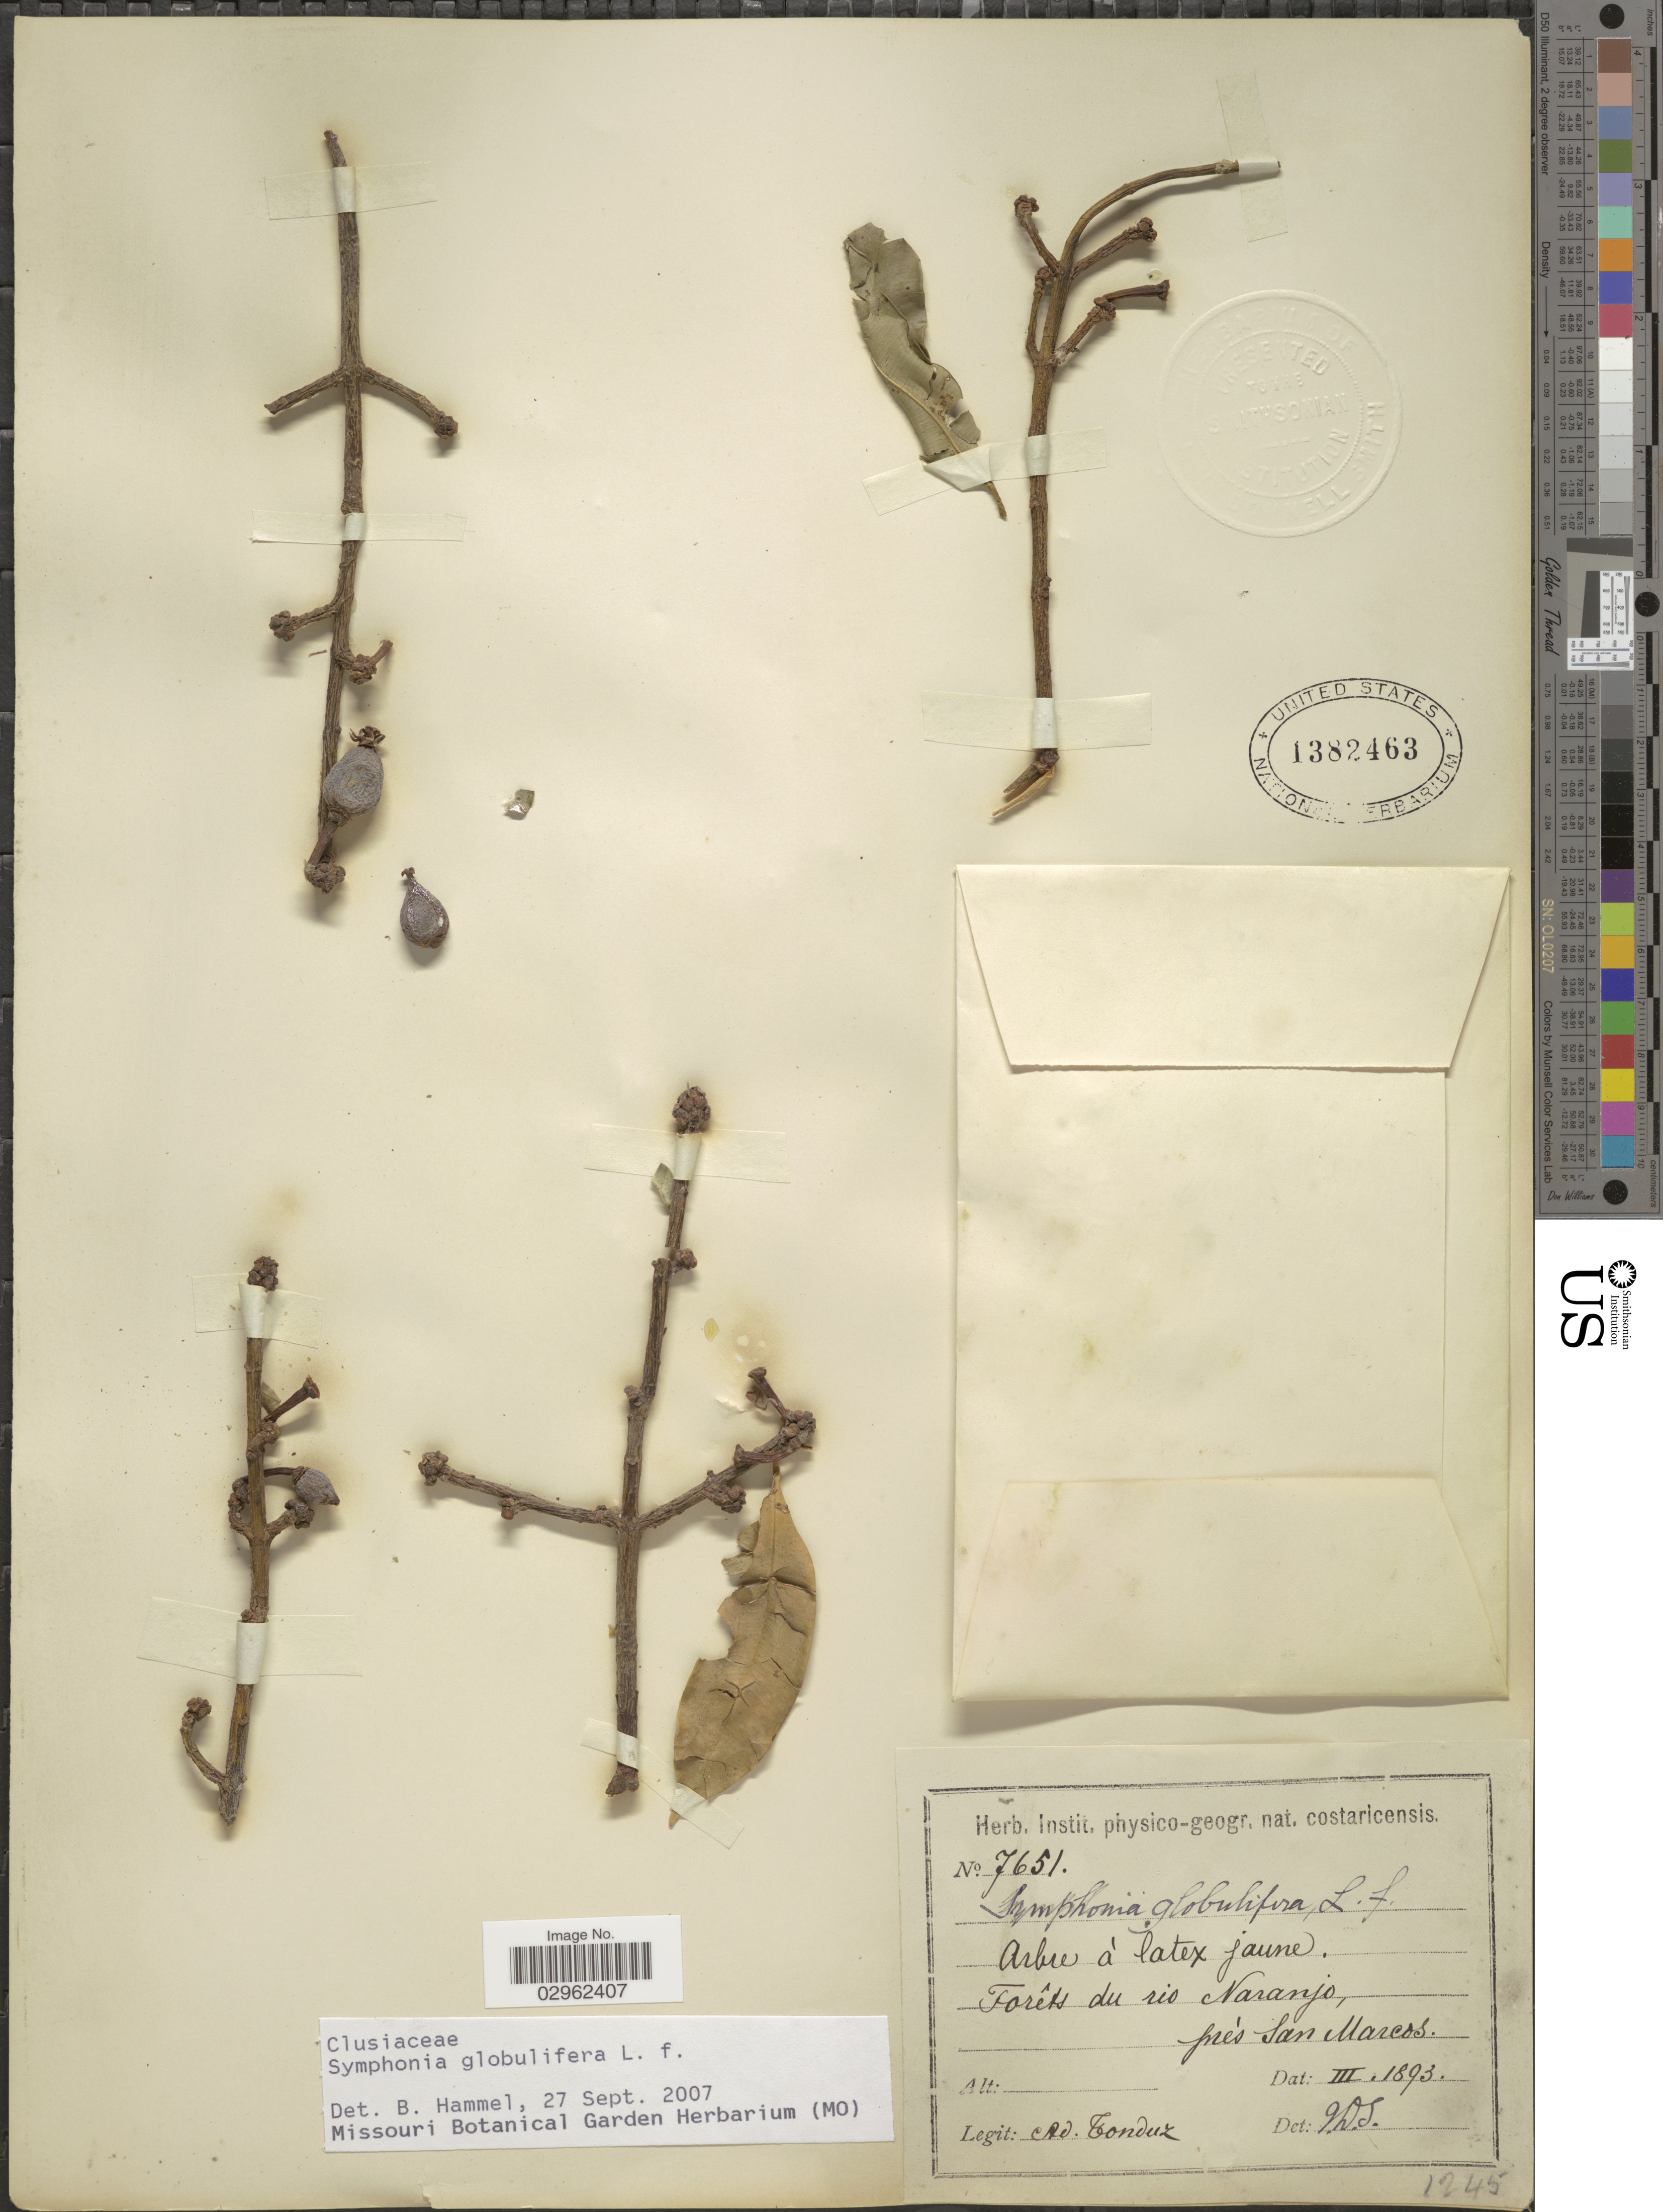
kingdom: Plantae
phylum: Tracheophyta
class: Magnoliopsida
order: Malpighiales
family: Clusiaceae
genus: Symphonia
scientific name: Symphonia globulifera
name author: L. f.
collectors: A. Tonduz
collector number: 7651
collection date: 1893-03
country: Costa Rica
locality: Forêts du rio Naranjo, prés San Marcos.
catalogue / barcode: US 1382463